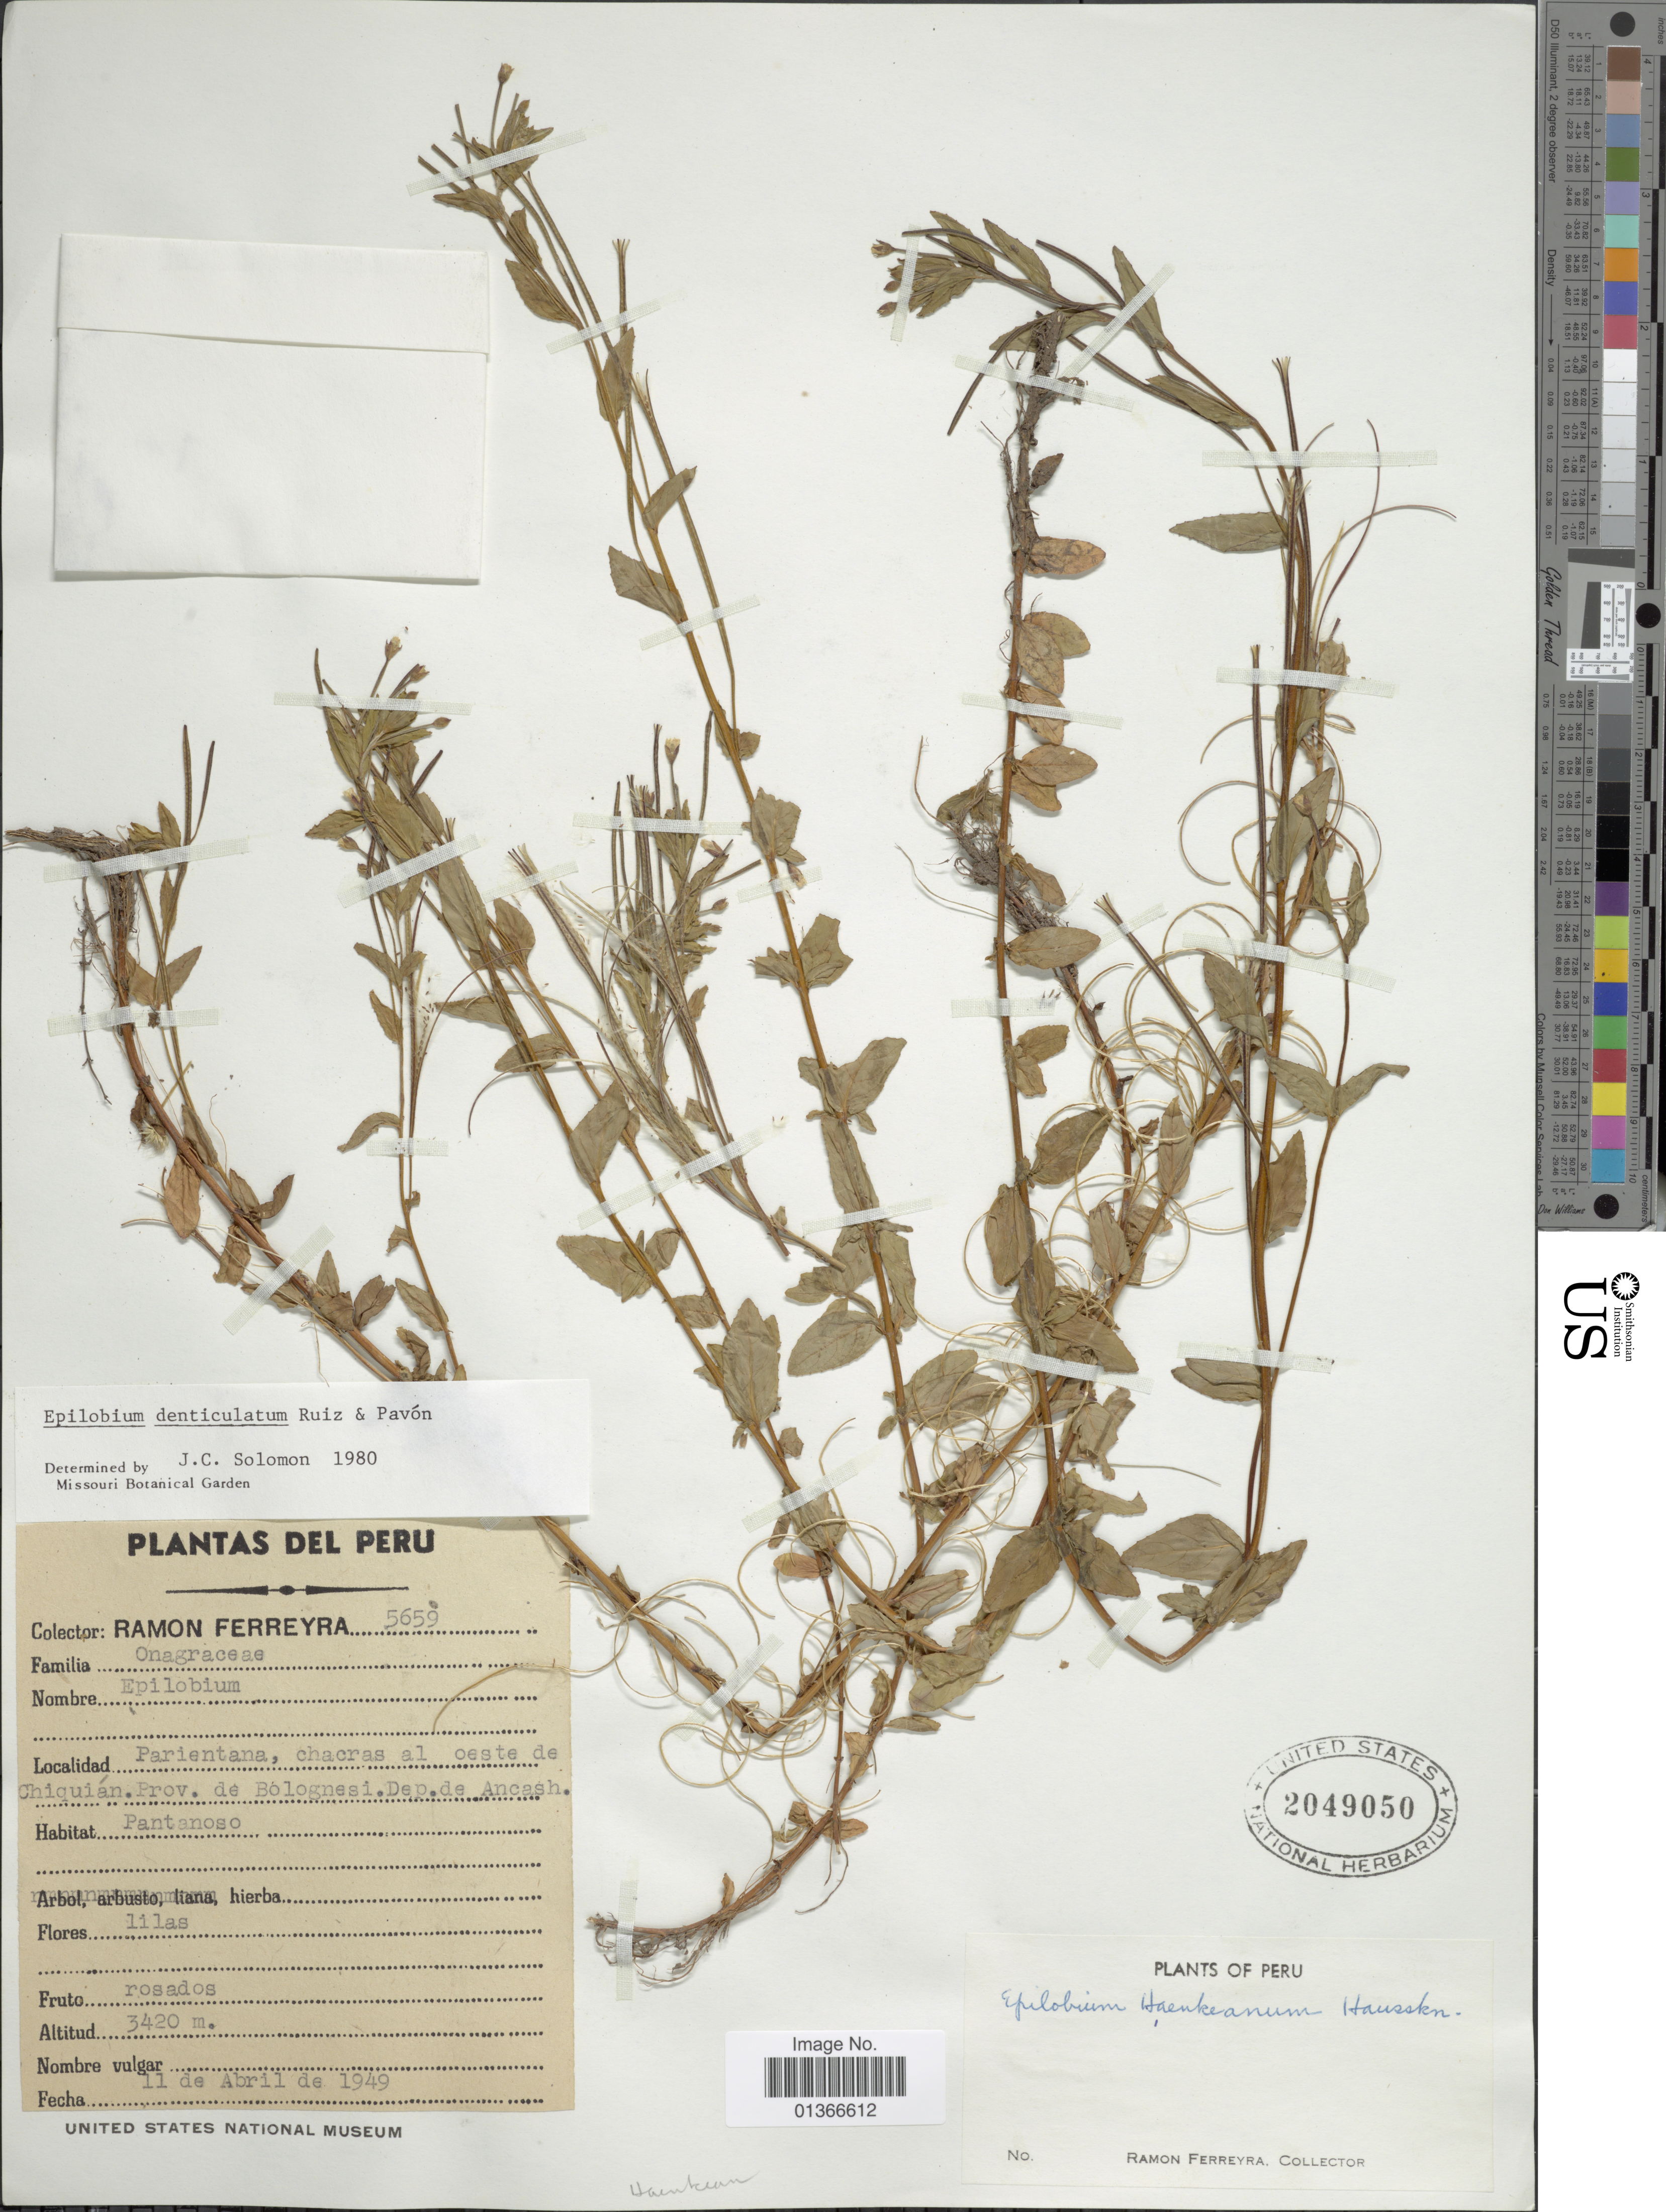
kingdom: Plantae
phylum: Tracheophyta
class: Magnoliopsida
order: Myrtales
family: Onagraceae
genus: Epilobium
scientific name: Epilobium denticulatum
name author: Ruiz & Pav.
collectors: R. A. Ferreyra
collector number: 5659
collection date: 1949-04-11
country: Peru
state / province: Ancash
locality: Parientana, chacras al oeste de Chiquián. Prov. de Bolognesi.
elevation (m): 3420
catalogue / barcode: US 2049050